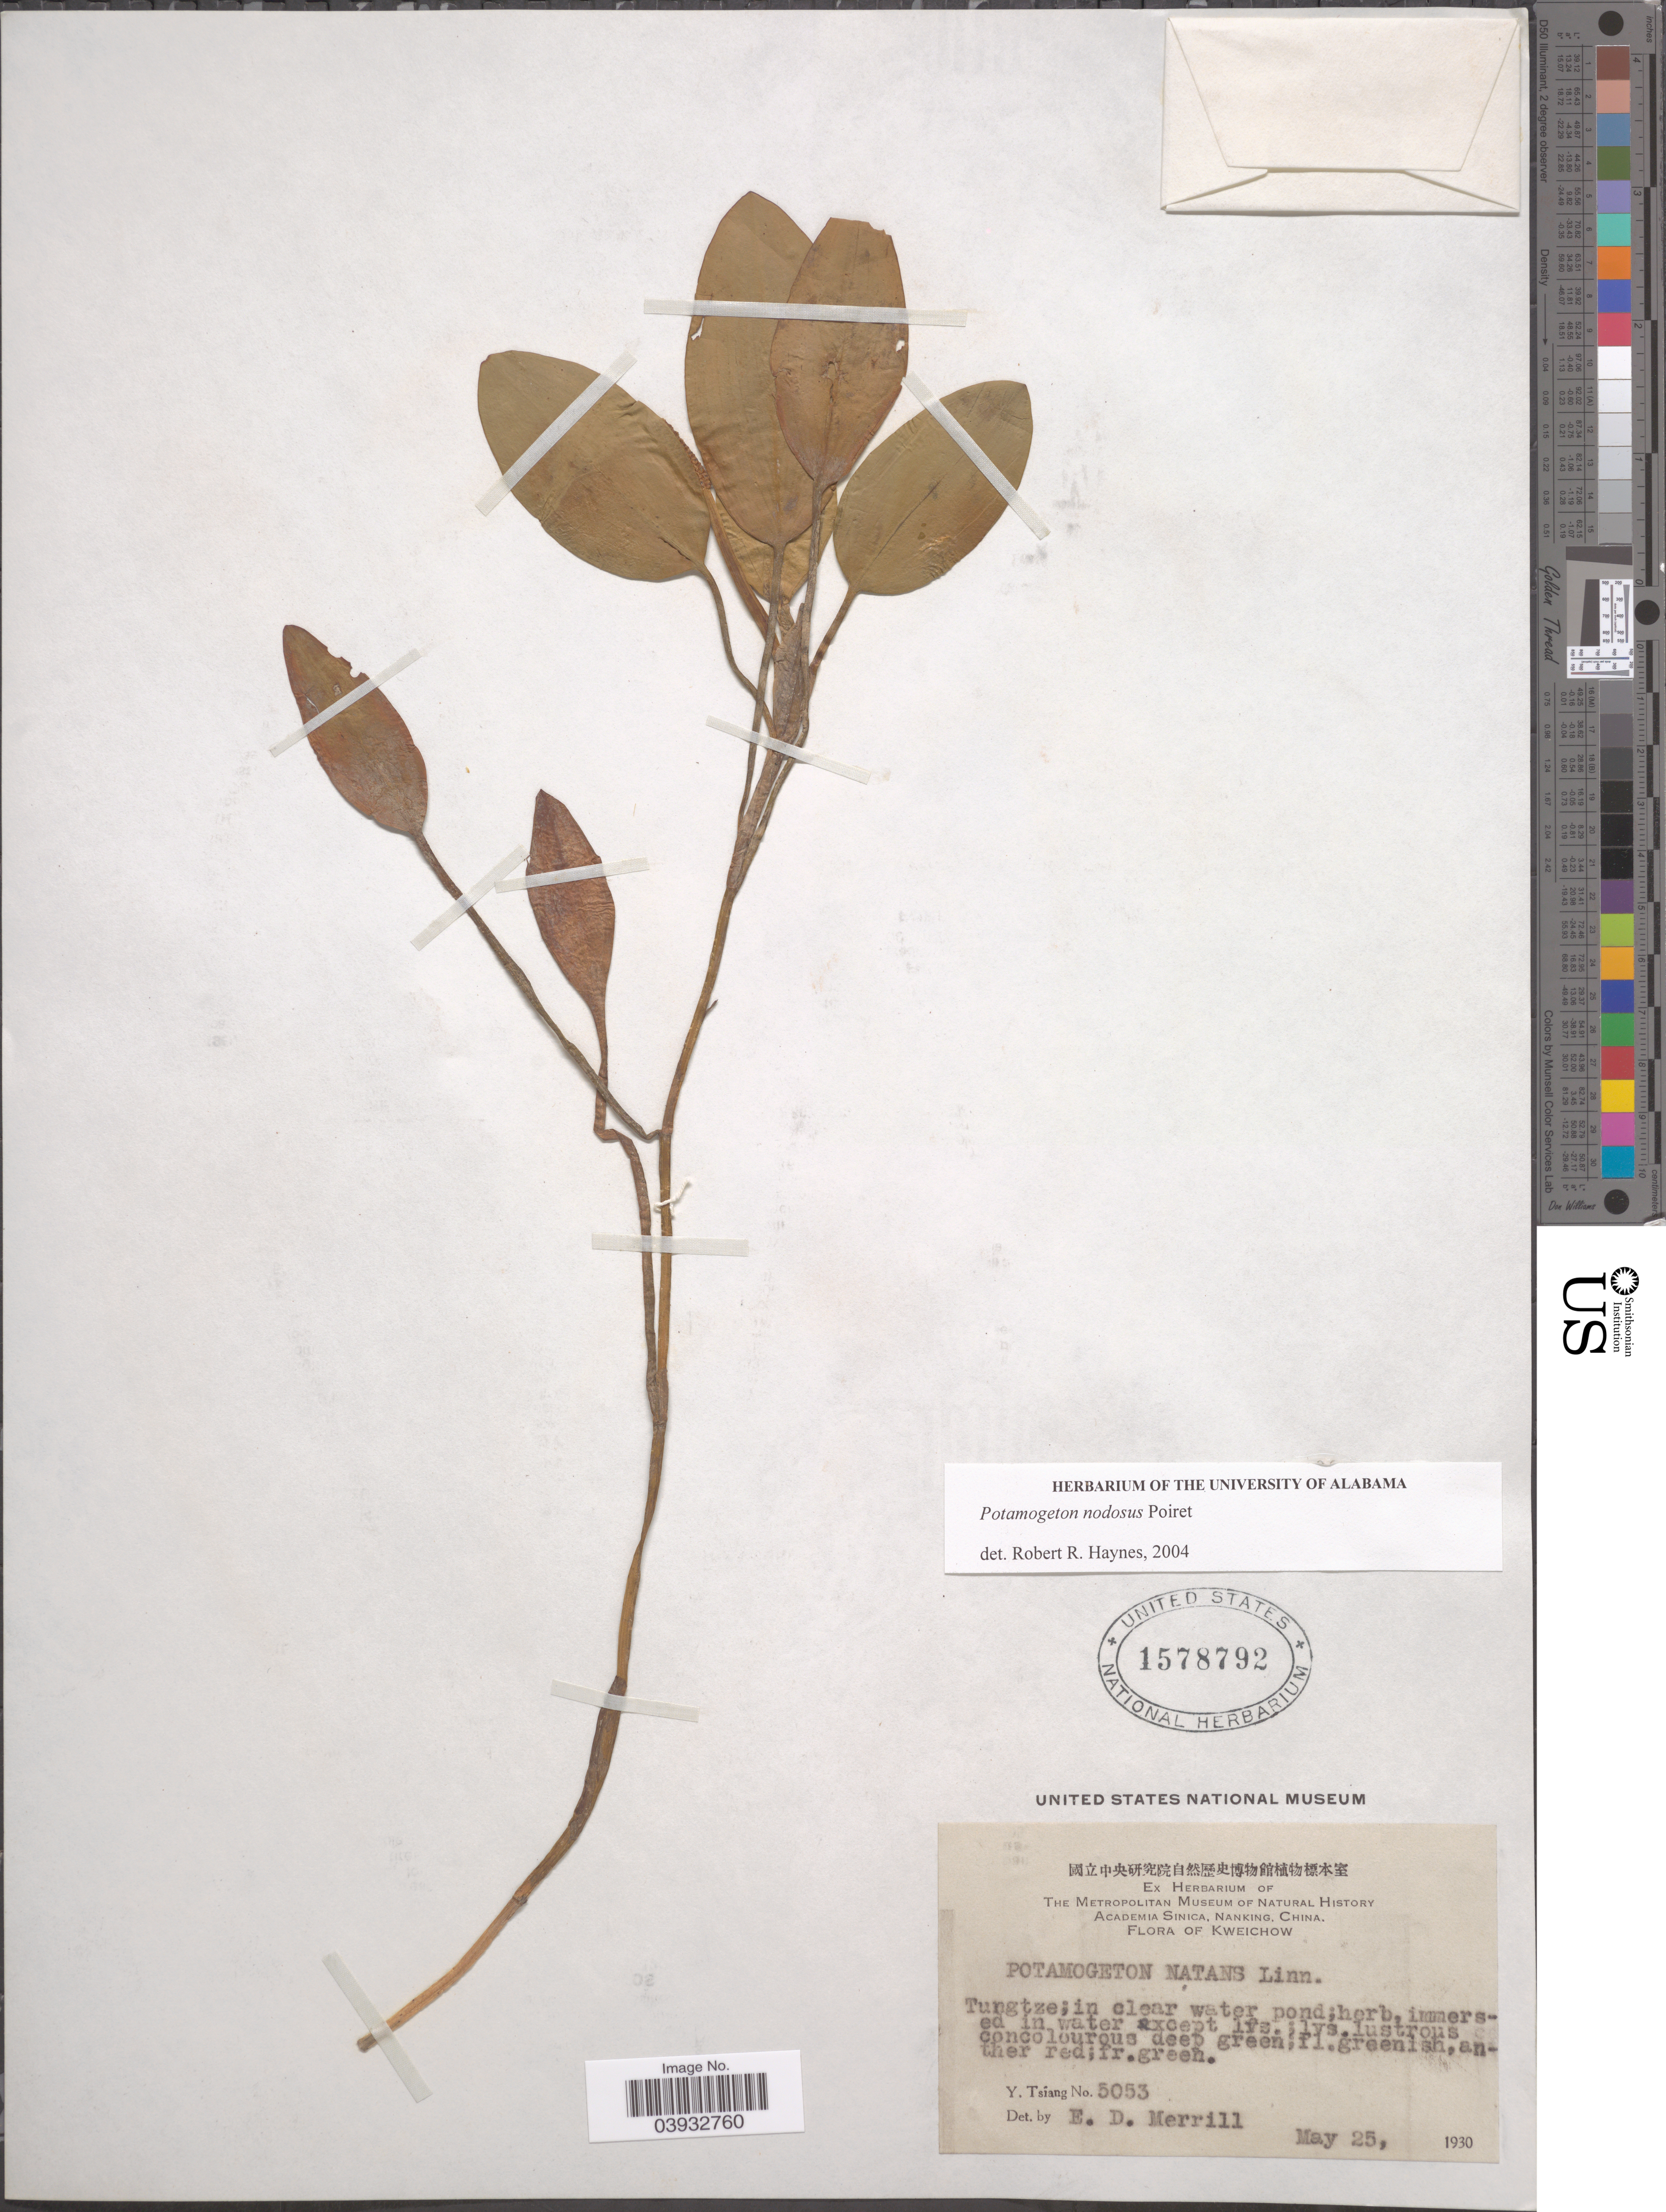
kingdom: Plantae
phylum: Tracheophyta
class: Liliopsida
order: Alismatales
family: Potamogetonaceae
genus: Potamogeton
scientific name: Potamogeton malaianus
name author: Miq.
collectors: Y. Tsiang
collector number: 5053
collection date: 1930-05-25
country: China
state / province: Guizhou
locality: Kweichow. Tungtze.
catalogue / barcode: US 1578792